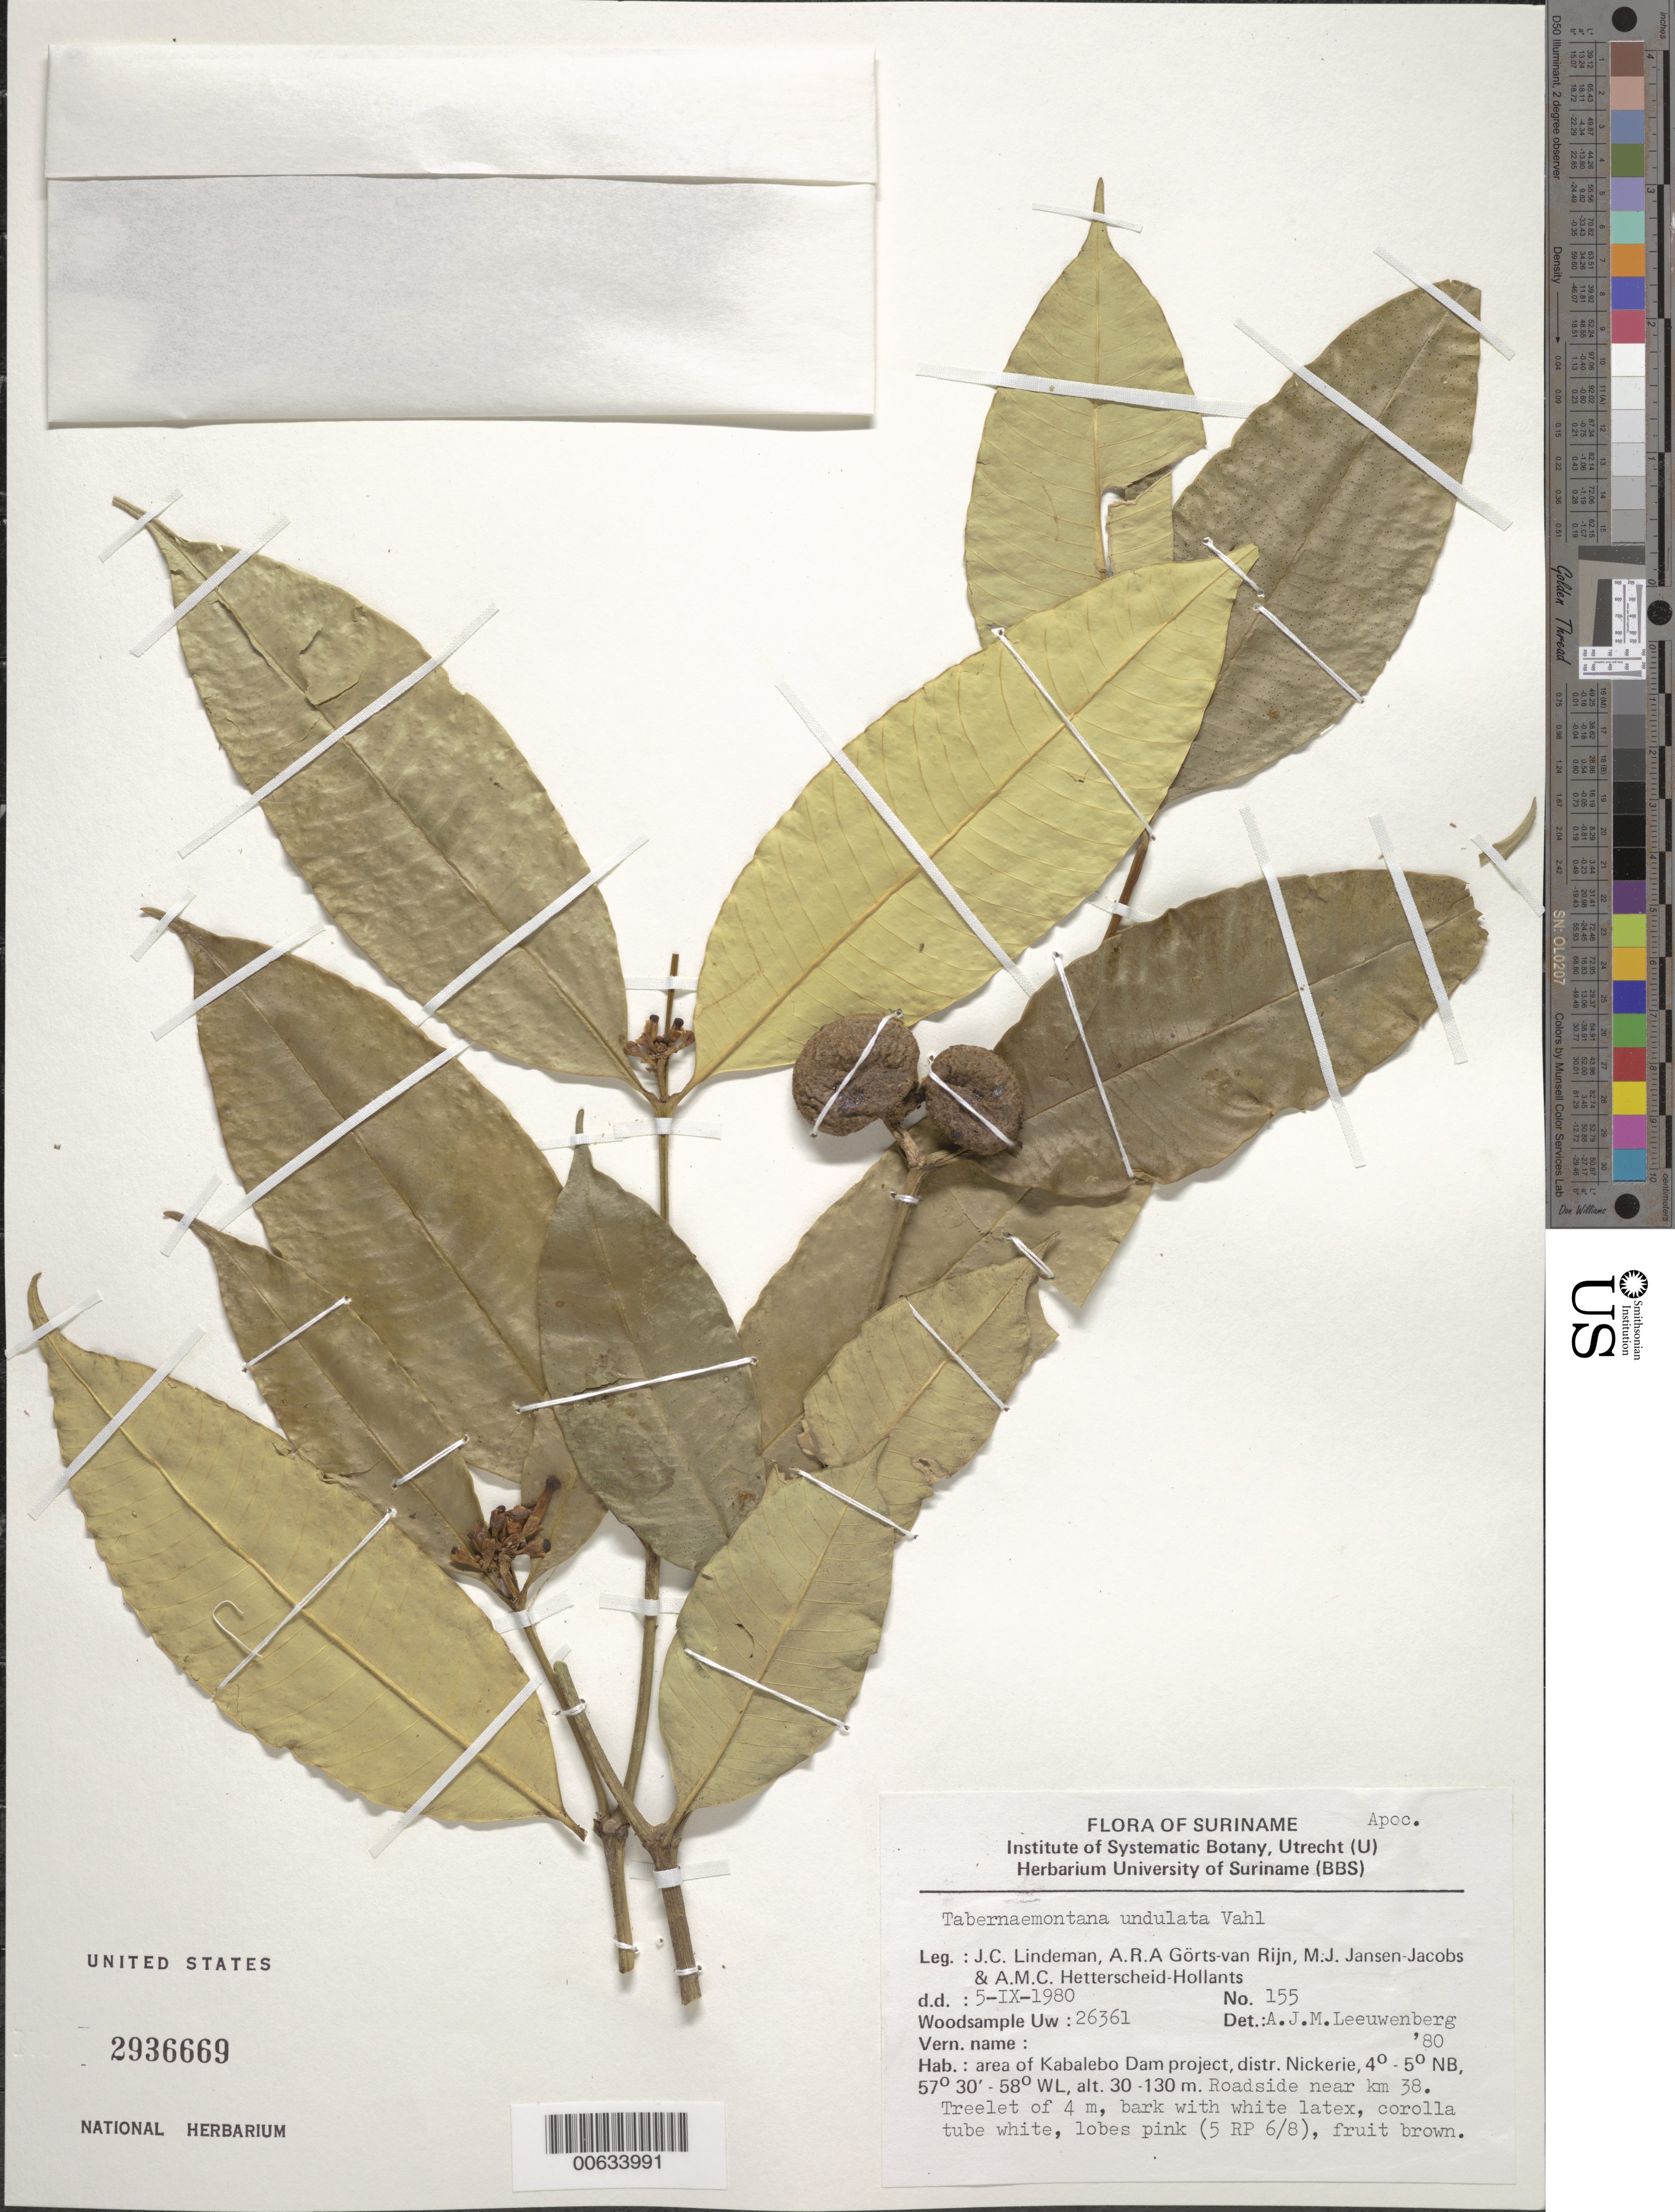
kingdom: Plantae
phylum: Tracheophyta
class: Magnoliopsida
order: Gentianales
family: Apocynaceae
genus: Tabernaemontana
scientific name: Tabernaemontana undulata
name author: Vahl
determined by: Leeuwenberg, A. J. M.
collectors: J. C. Lindeman, A. .R. A. Görts-van Rijn, M. J. Jansen-Jacobs & A. Hetterscheid-Hollants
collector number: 80 155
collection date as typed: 5-Sep-80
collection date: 1980-09-05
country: Suriname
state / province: Nickerie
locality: Kabalebo Dam project area, near km 38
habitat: Roadside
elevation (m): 30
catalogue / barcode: US 2936669